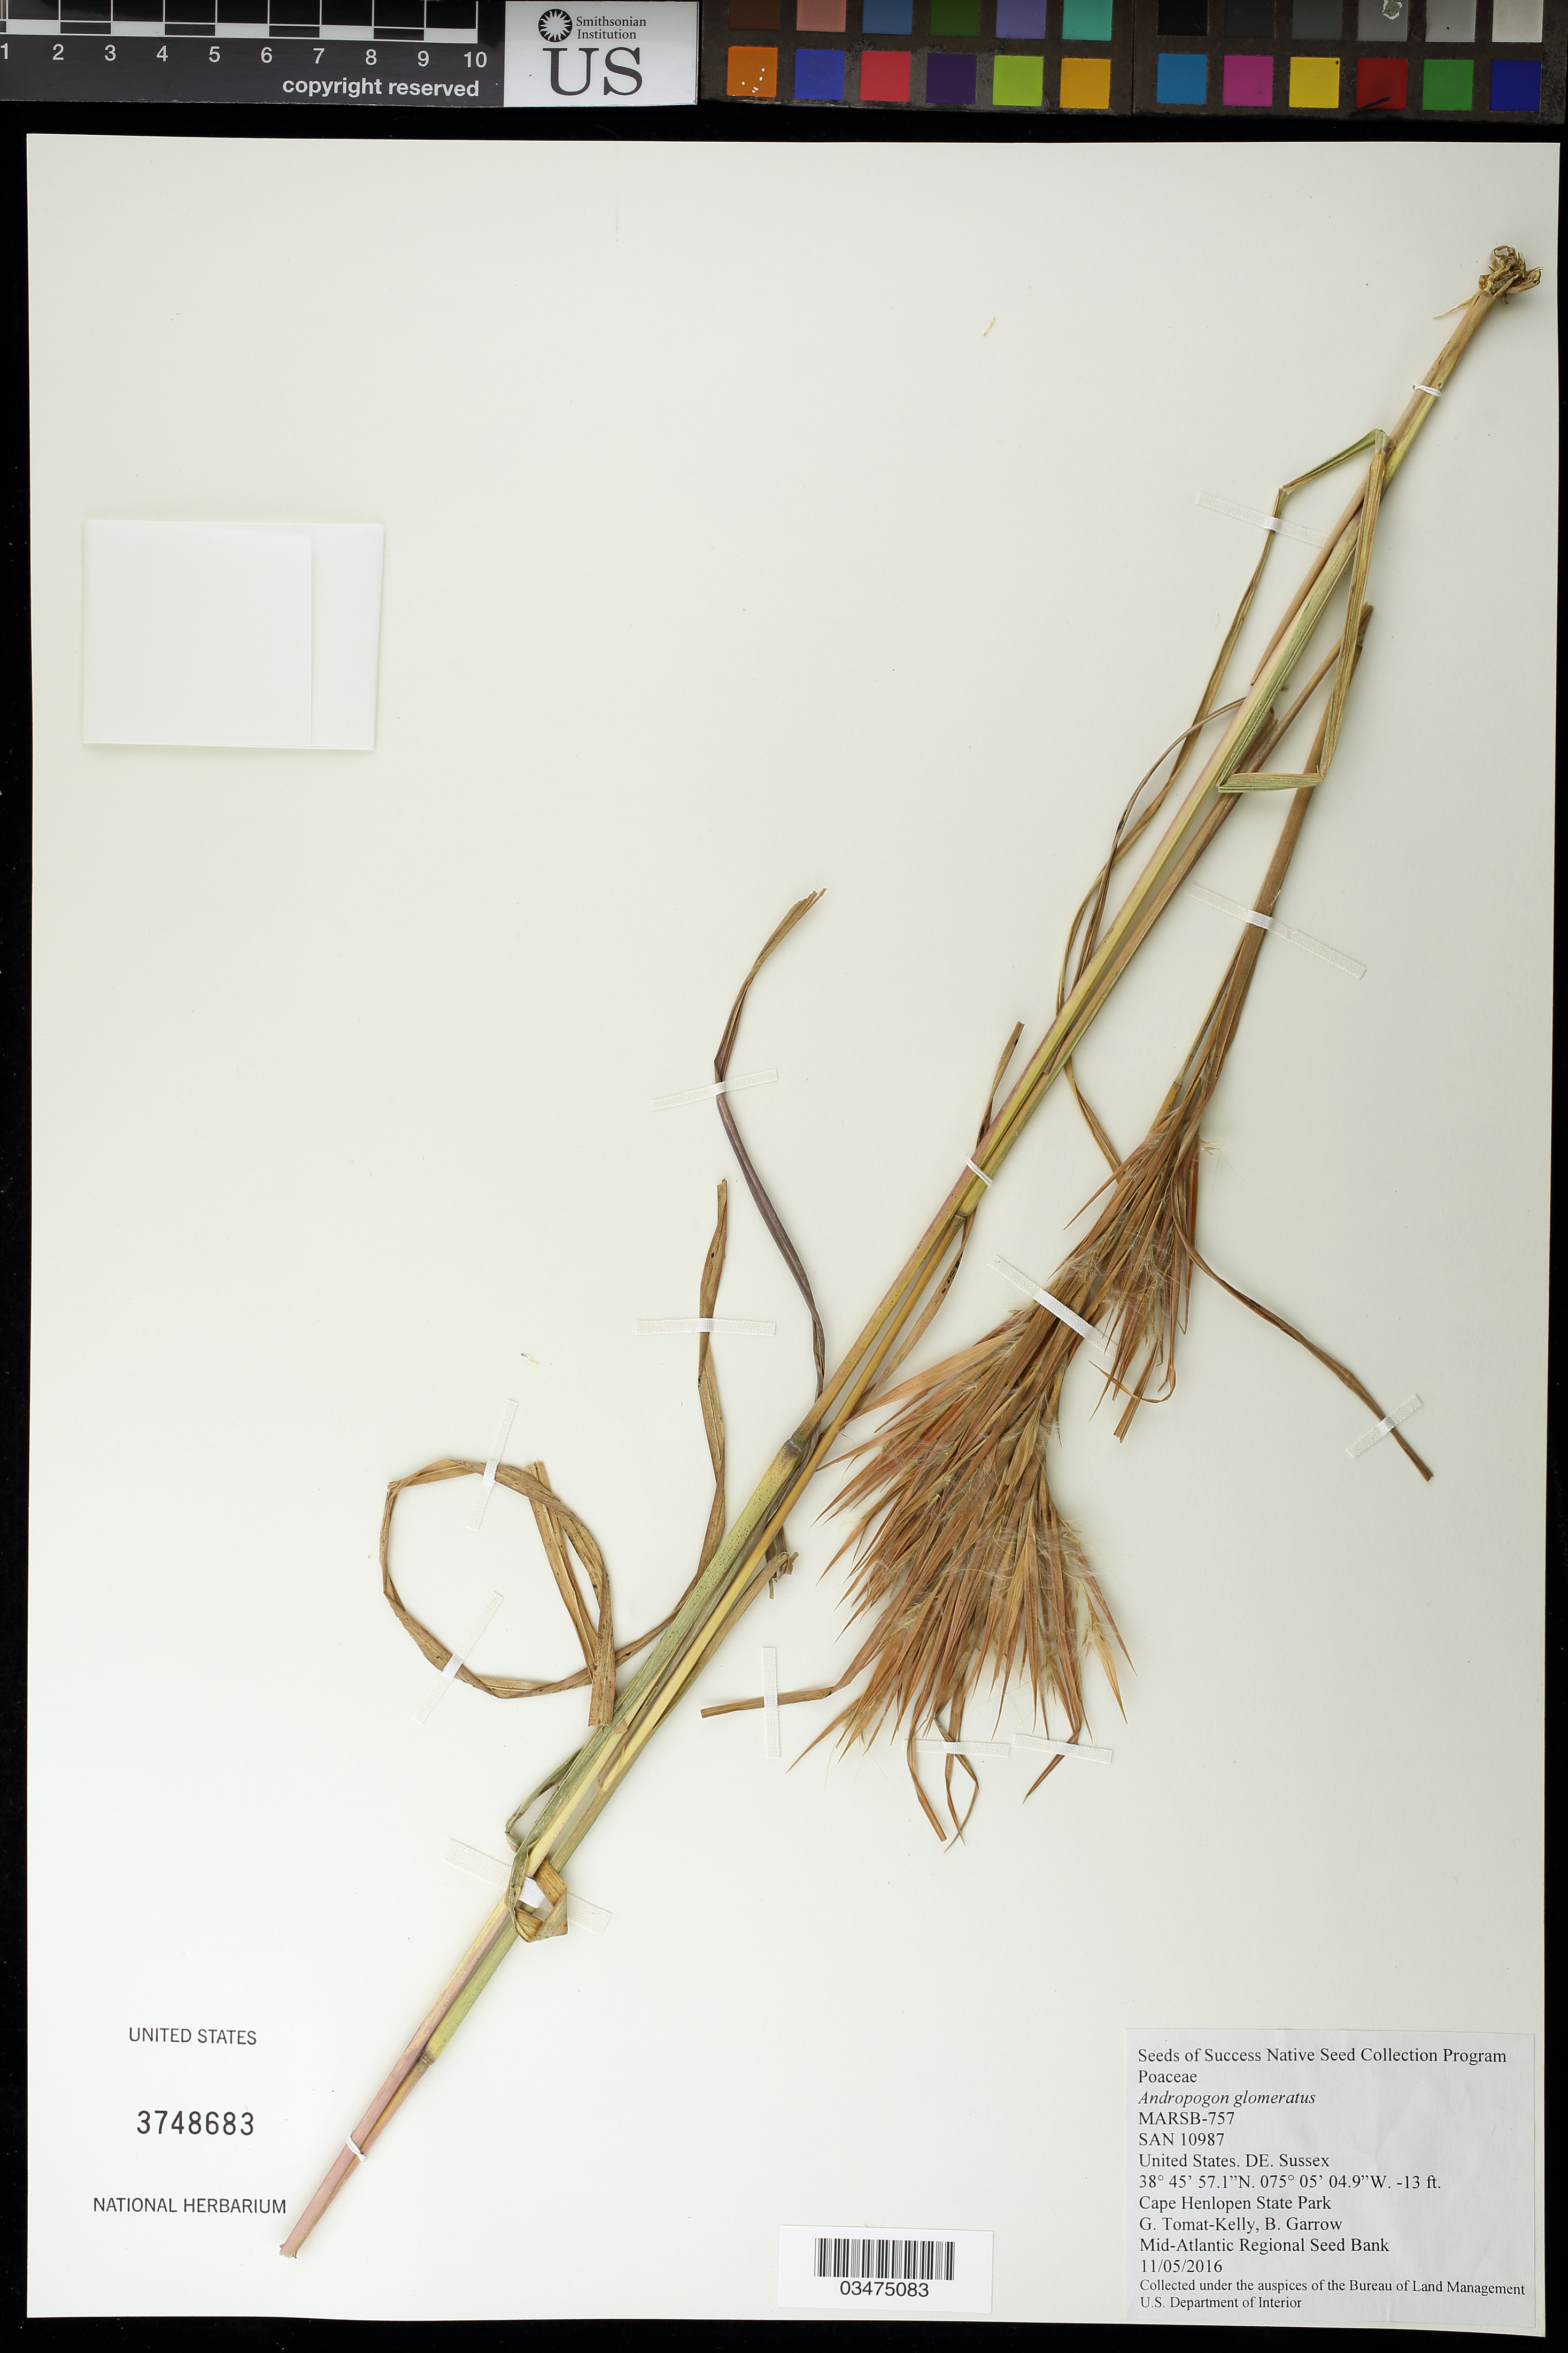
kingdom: Plantae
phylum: Tracheophyta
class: Liliopsida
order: Poales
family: Poaceae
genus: Andropogon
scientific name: Andropogon glomeratus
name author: (Walter) Britton et al.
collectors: G. Tomat-Kelly & B. Garrow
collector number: MARSB-757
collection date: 2016-11-05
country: United States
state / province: Delaware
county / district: Sussex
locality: Cape Henlopen State Park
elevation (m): -4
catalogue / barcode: US 3748683